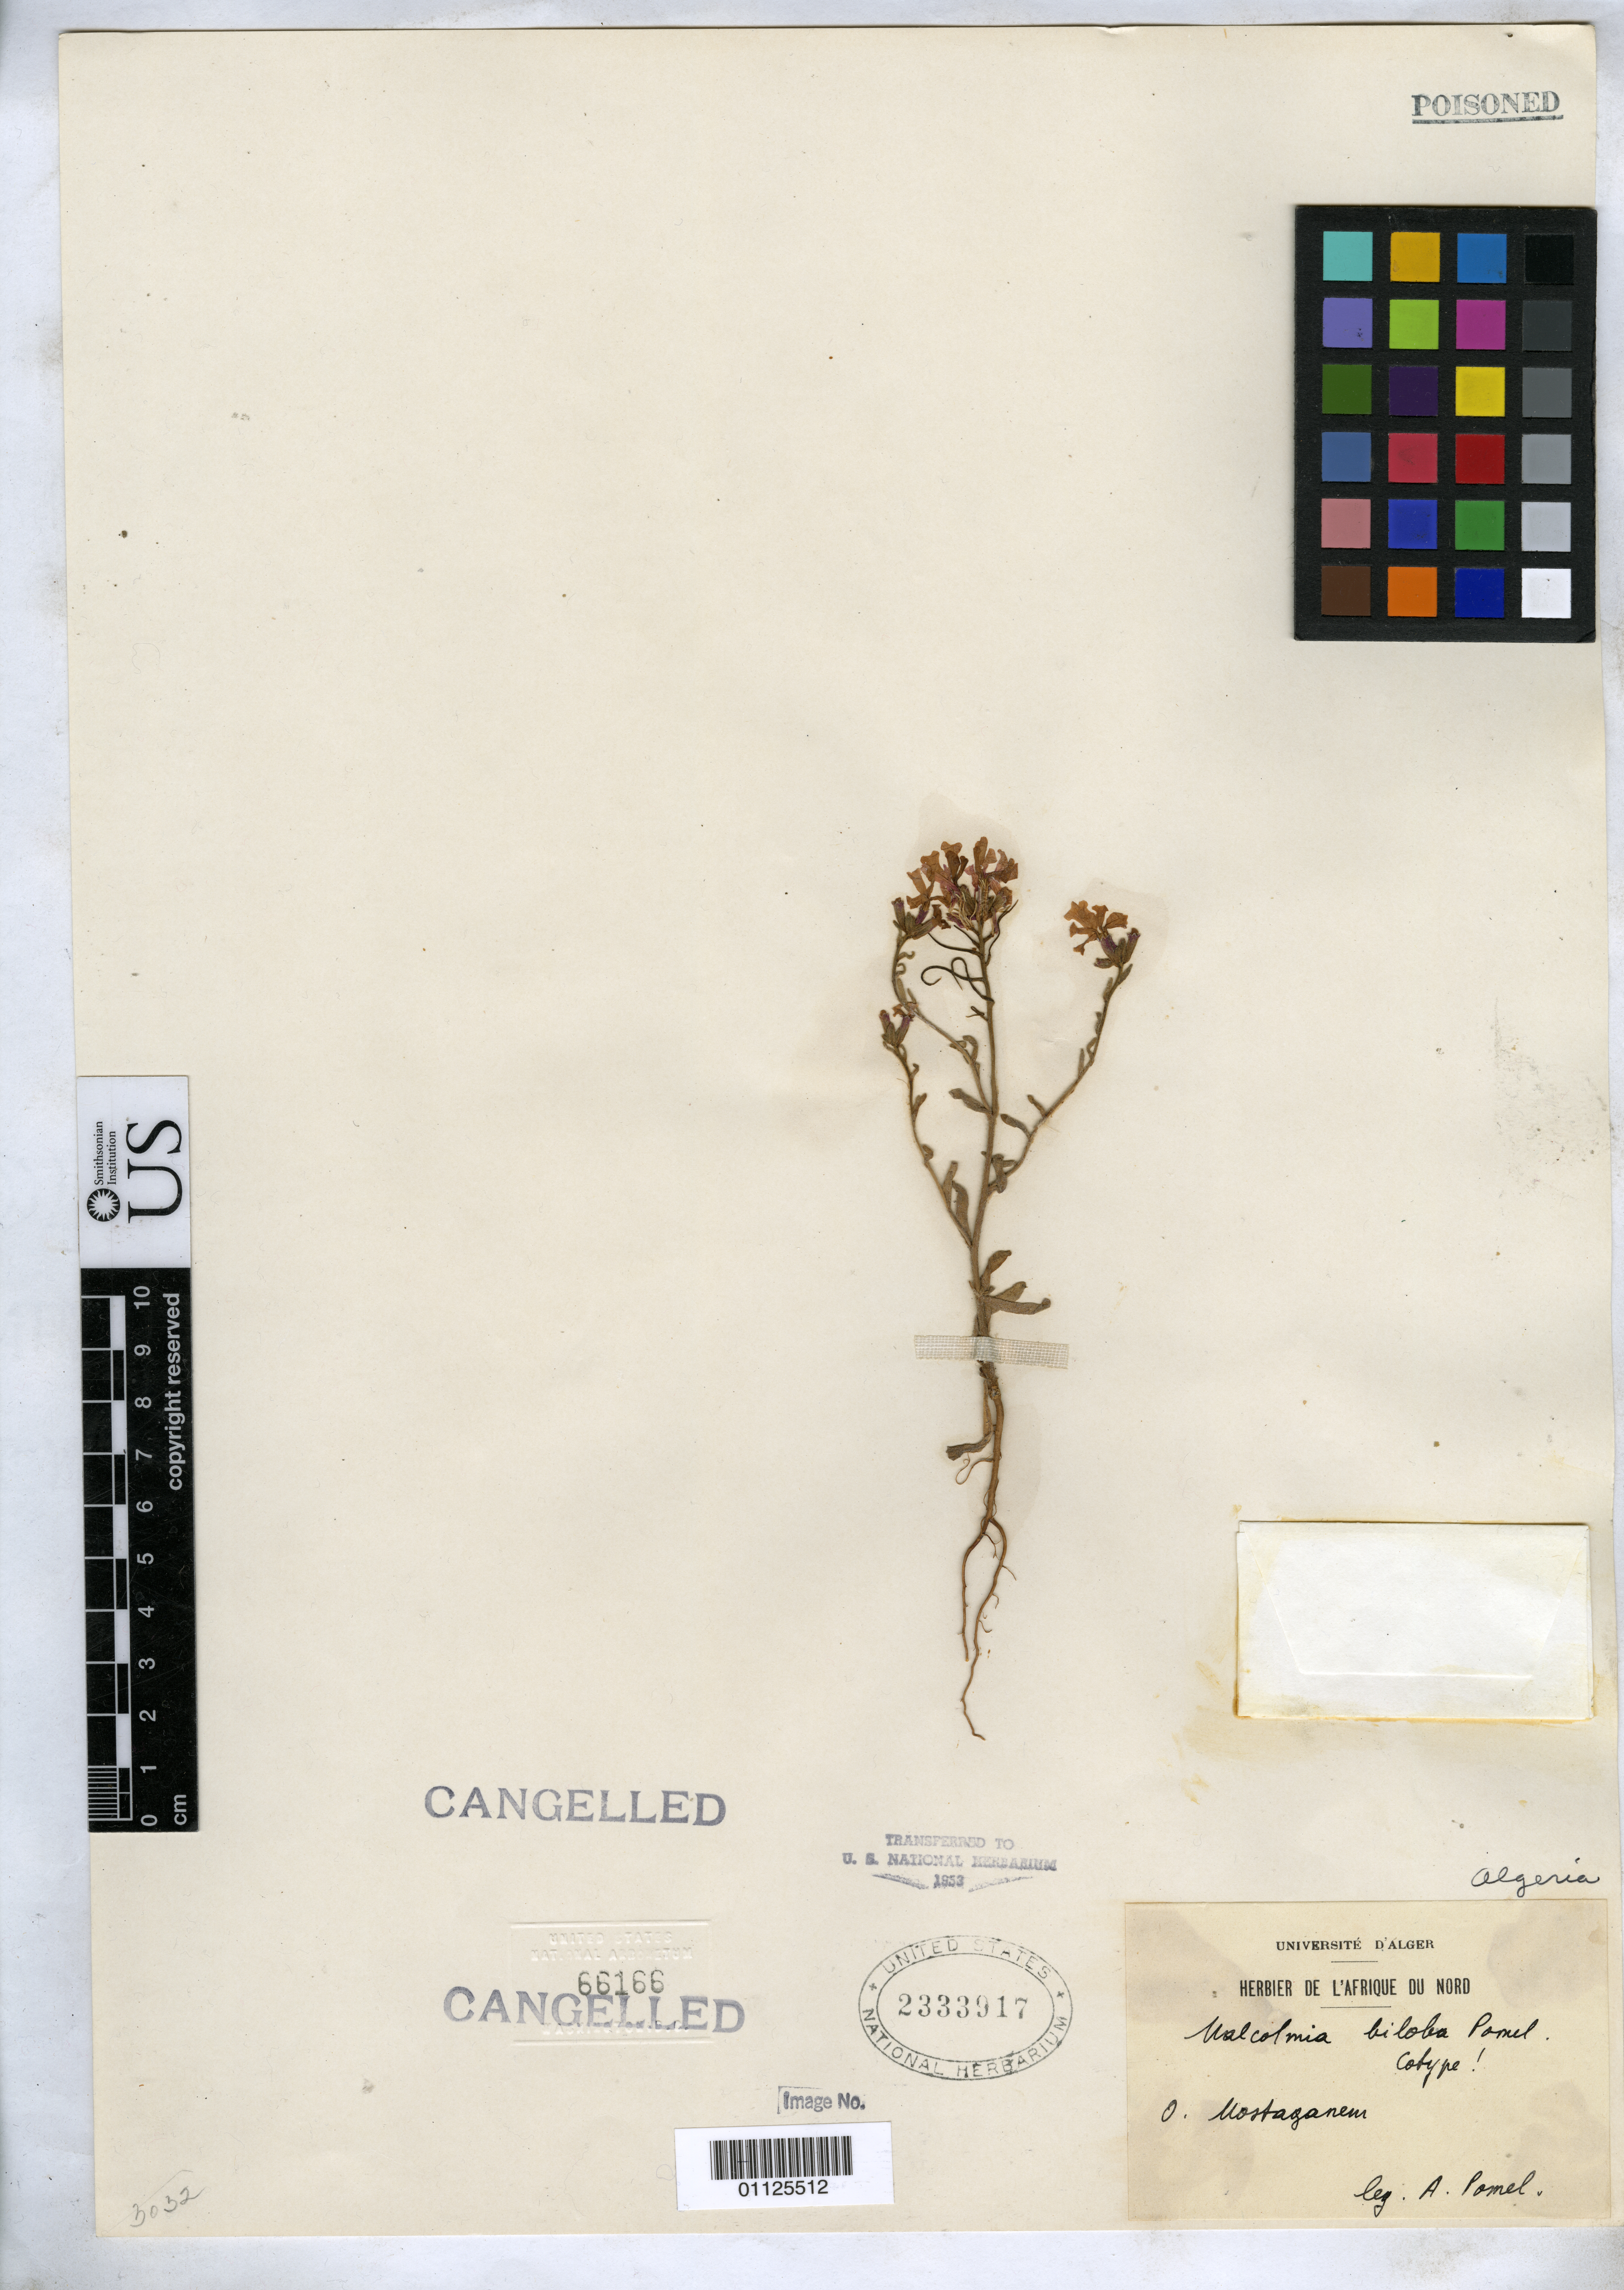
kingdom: Plantae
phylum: Tracheophyta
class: Magnoliopsida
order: Brassicales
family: Brassicaceae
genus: Malcolmia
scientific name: Malcolmia biloba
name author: Pomel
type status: Type Collection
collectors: A. Pomel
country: Algeria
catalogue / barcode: US 2333917